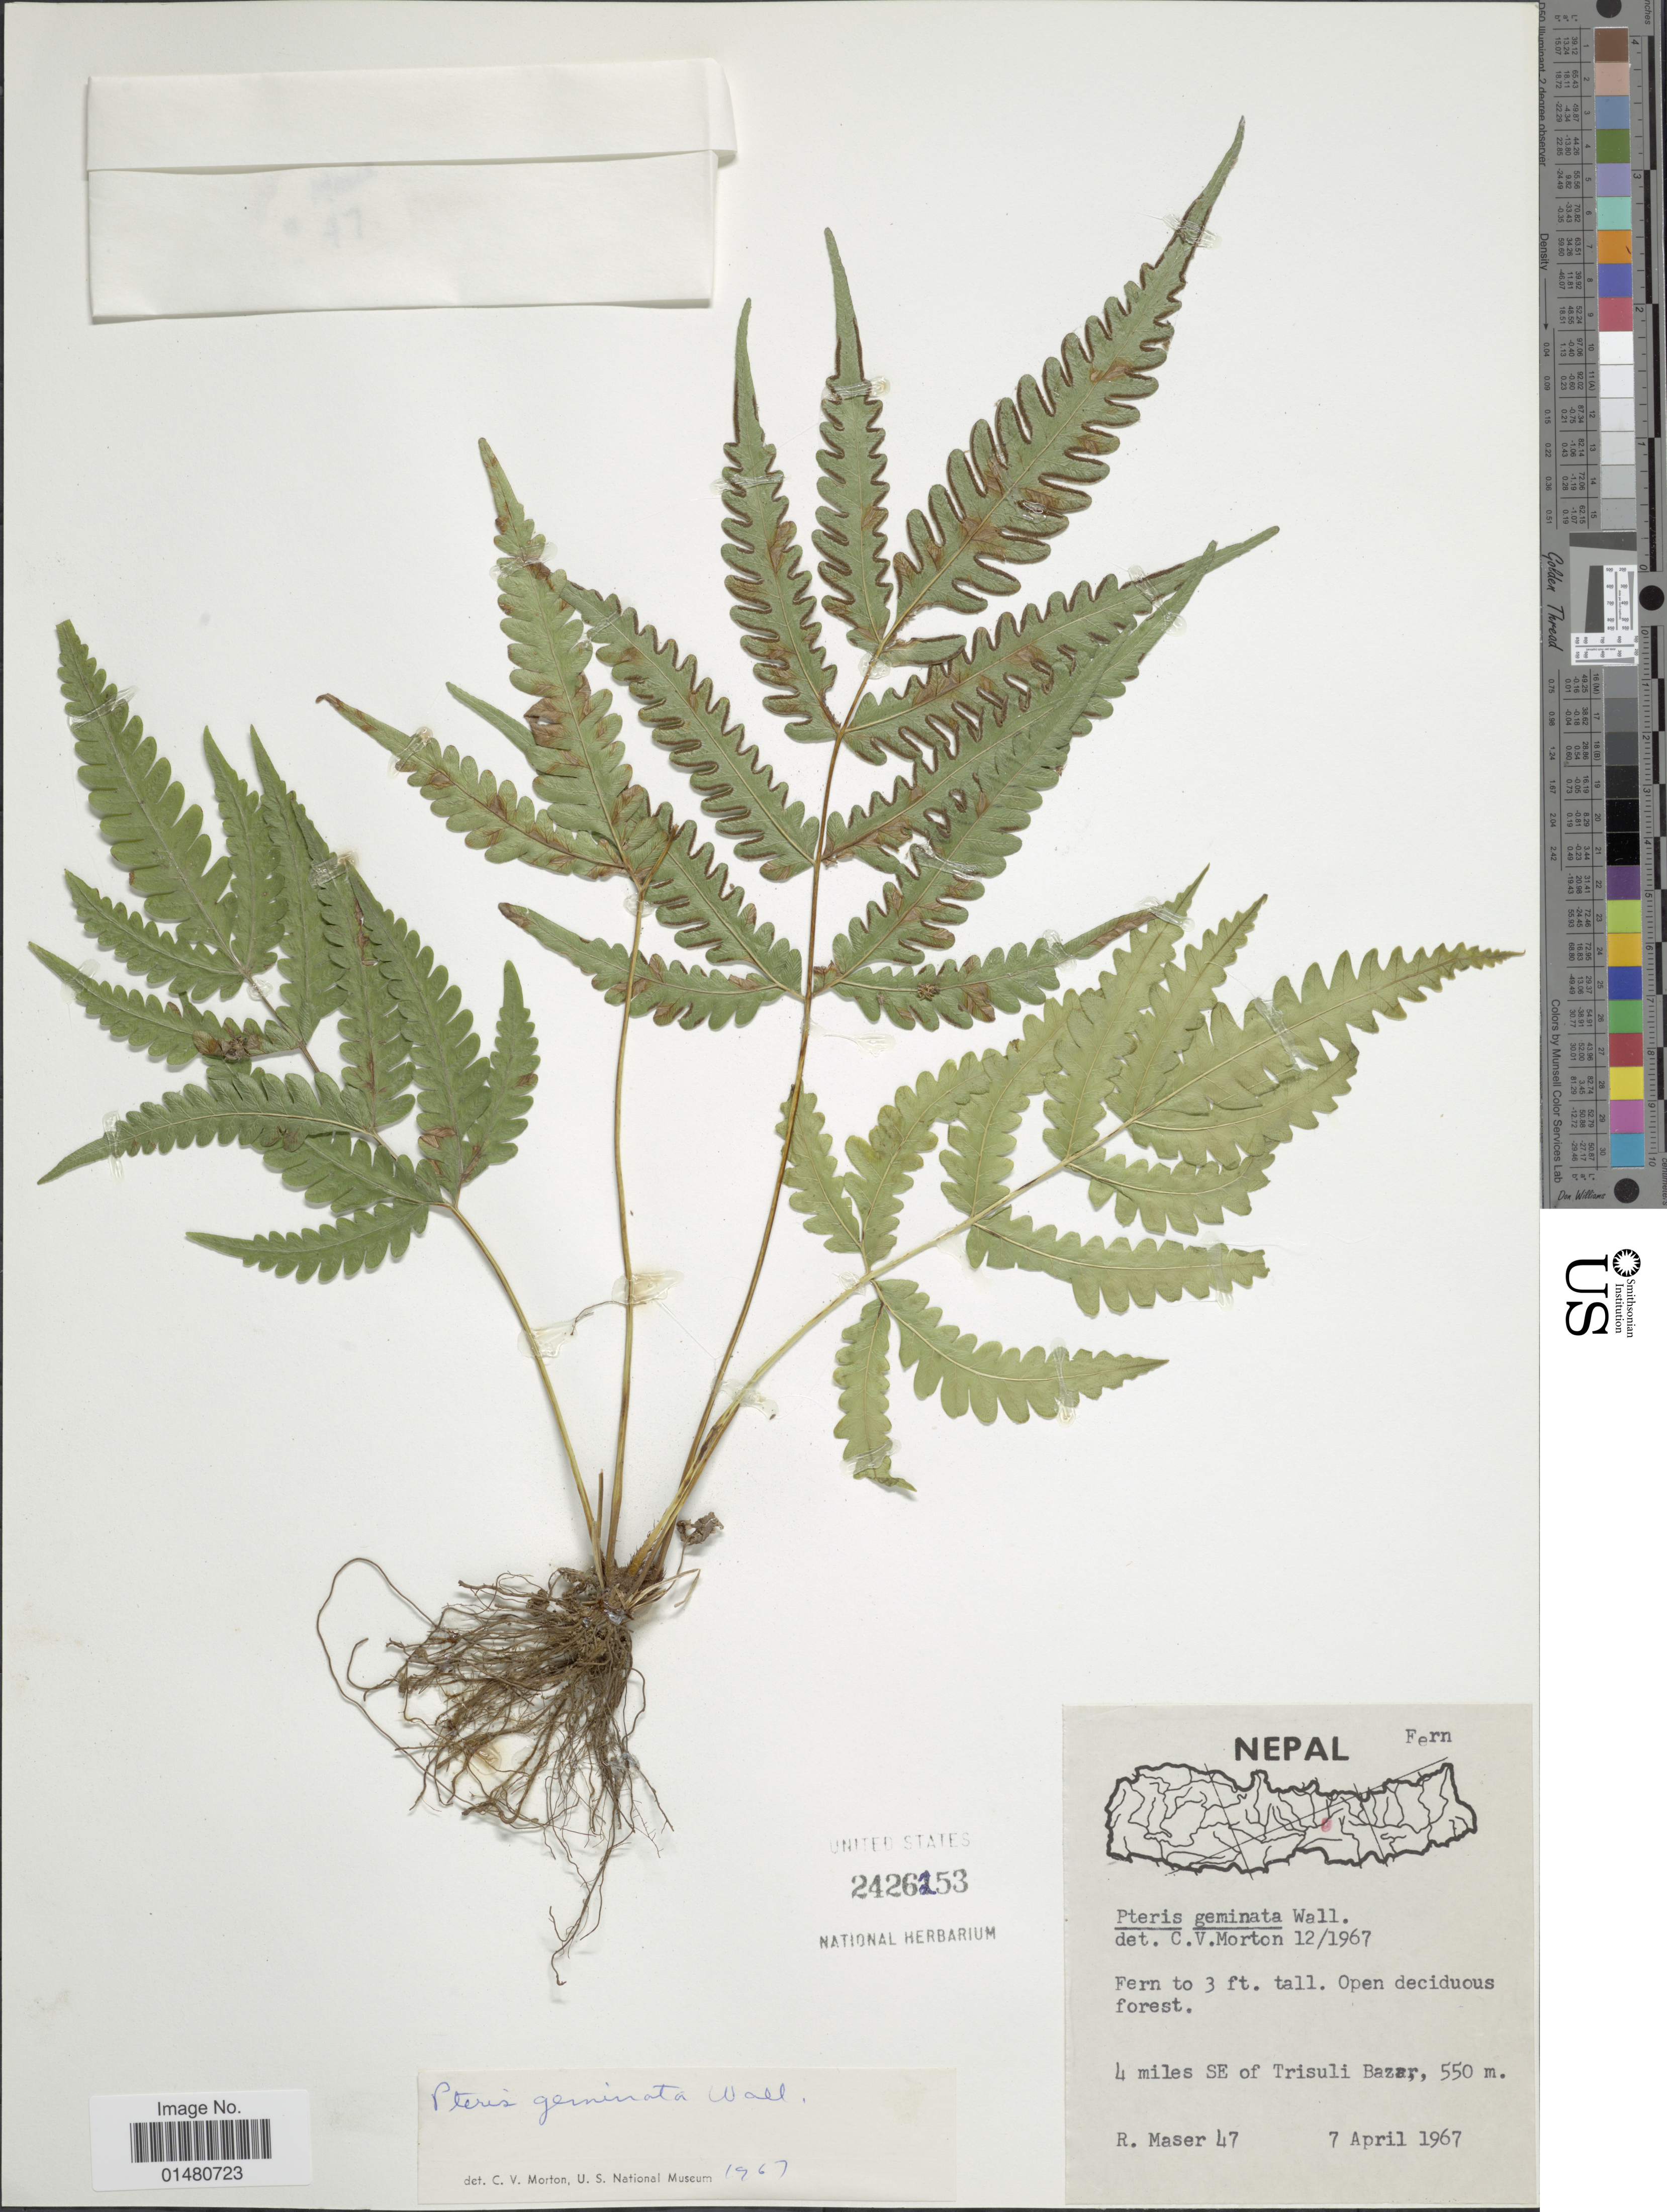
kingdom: Plantae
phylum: Tracheophyta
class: Polypodiopsida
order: Polypodiales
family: Pteridaceae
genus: Pteris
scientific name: Pteris geminata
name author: Wall.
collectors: R. Maser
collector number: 47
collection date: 1967-04-07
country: Nepal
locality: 4 miles SE of Trisuli Bazar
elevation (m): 550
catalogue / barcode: US 2426253